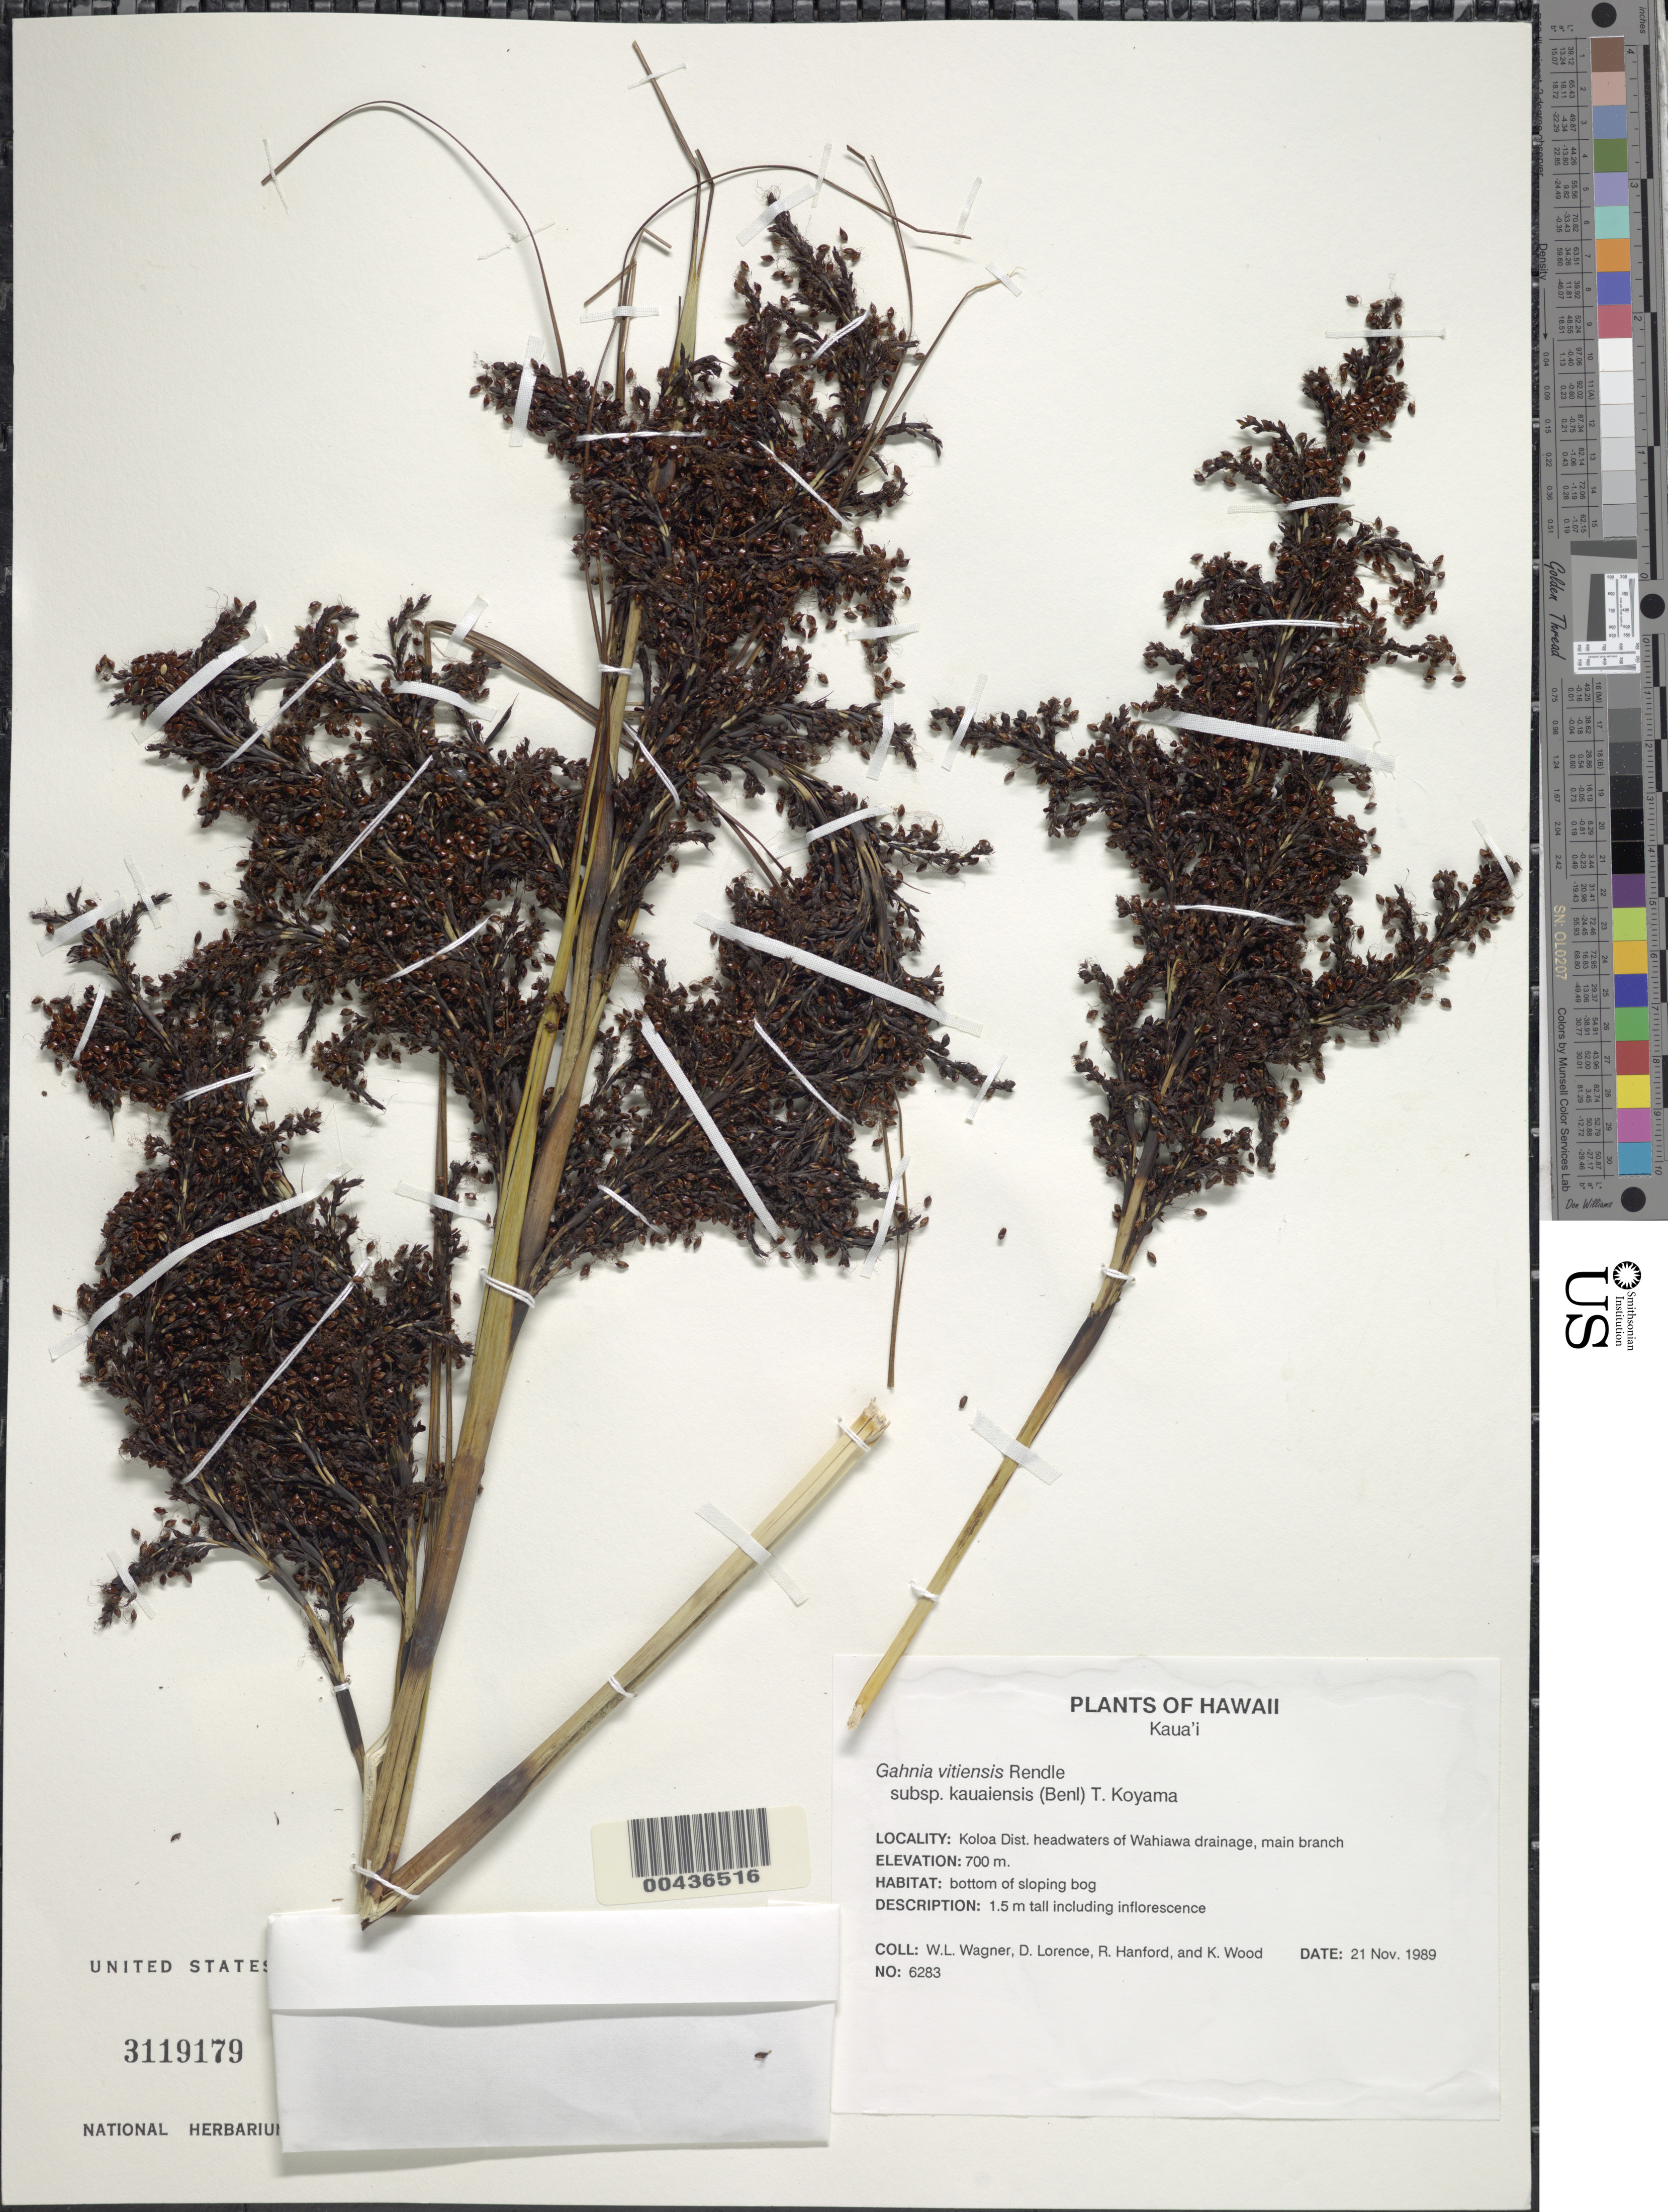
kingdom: Plantae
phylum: Tracheophyta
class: Liliopsida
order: Poales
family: Cyperaceae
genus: Gahnia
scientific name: Gahnia vitiensis subsp. kauaiensis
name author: (Benl) T. Koyama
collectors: W. L. Wagner, D. Lorence, R. Hanford & K. Wood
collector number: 6283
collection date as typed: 21 Nov 1989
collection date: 1989-11-21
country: United States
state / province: Hawaii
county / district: Kauai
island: Kaua'i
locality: Koloa Dist. headwaters of Wahiawa drainage, main branch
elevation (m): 700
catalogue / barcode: US 3119179